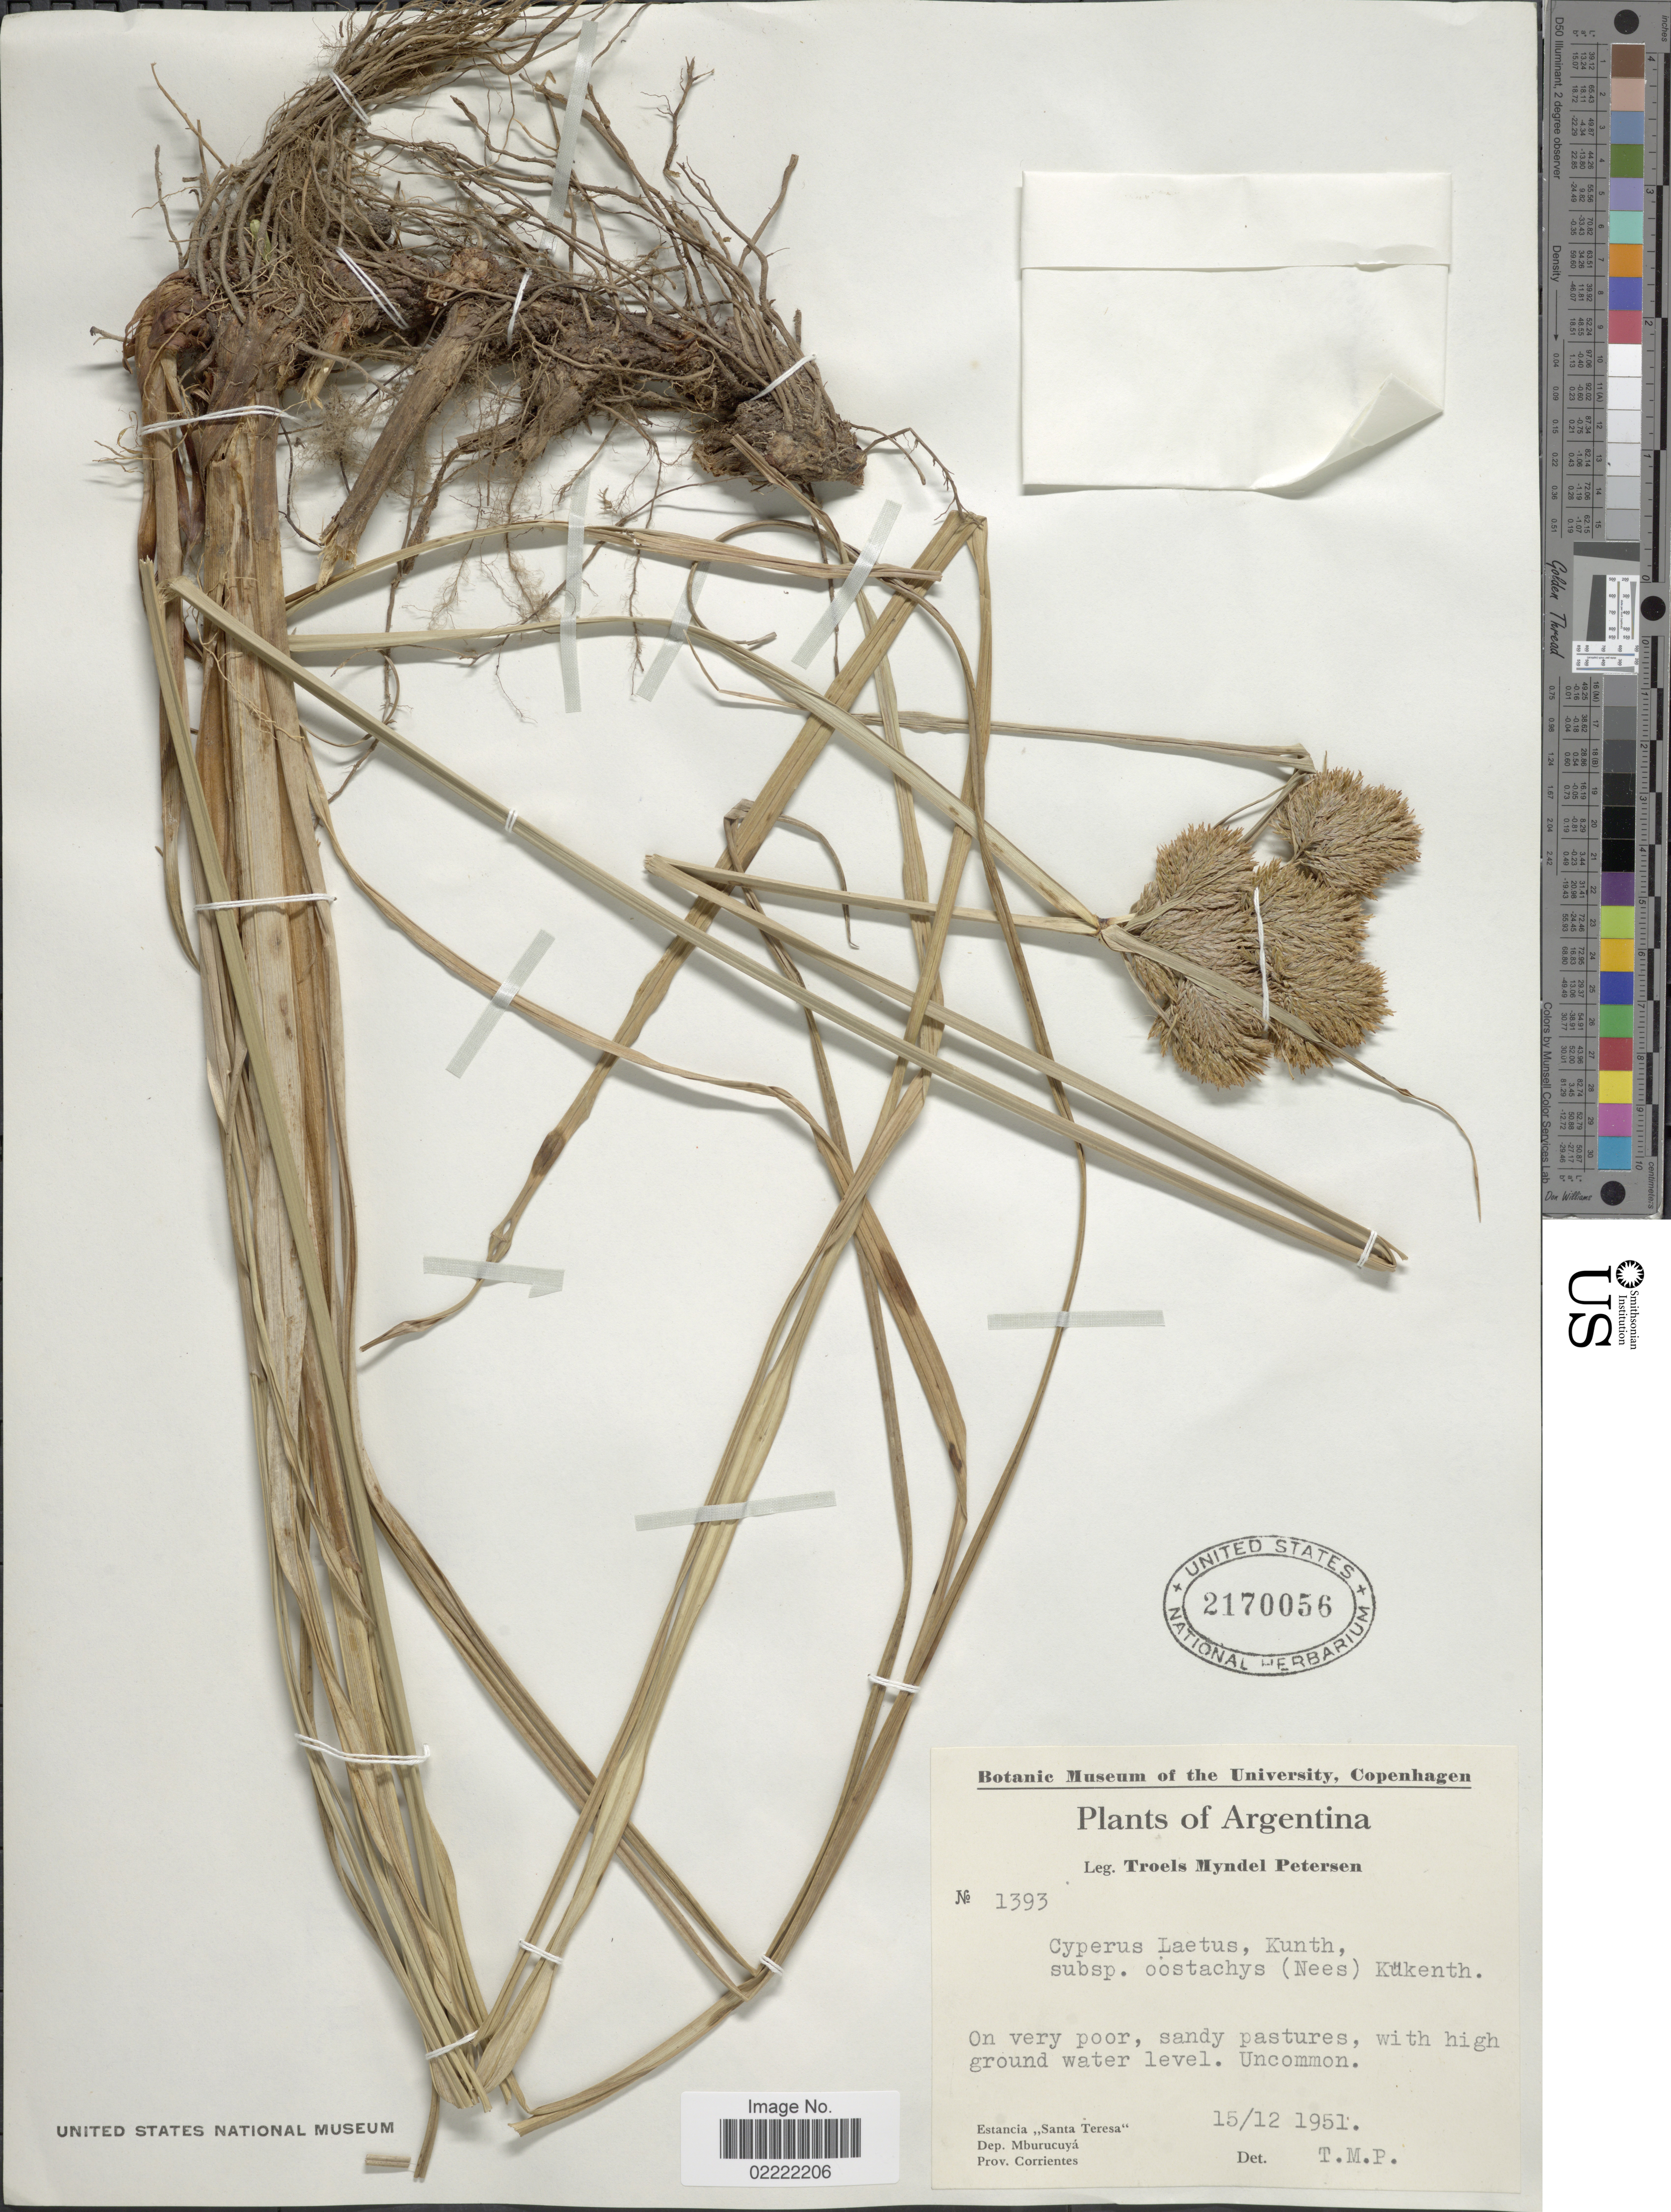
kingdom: Plantae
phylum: Tracheophyta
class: Liliopsida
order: Poales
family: Cyperaceae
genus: Cyperus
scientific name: Cyperus laetus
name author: J. Presl & C. Presl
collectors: T. M. Petersen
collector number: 1393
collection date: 1951-12-15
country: Argentina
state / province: Corrientes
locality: Uncommon, Estancia Santa Teresa, Dep Mburucuyá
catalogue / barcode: US 2170056